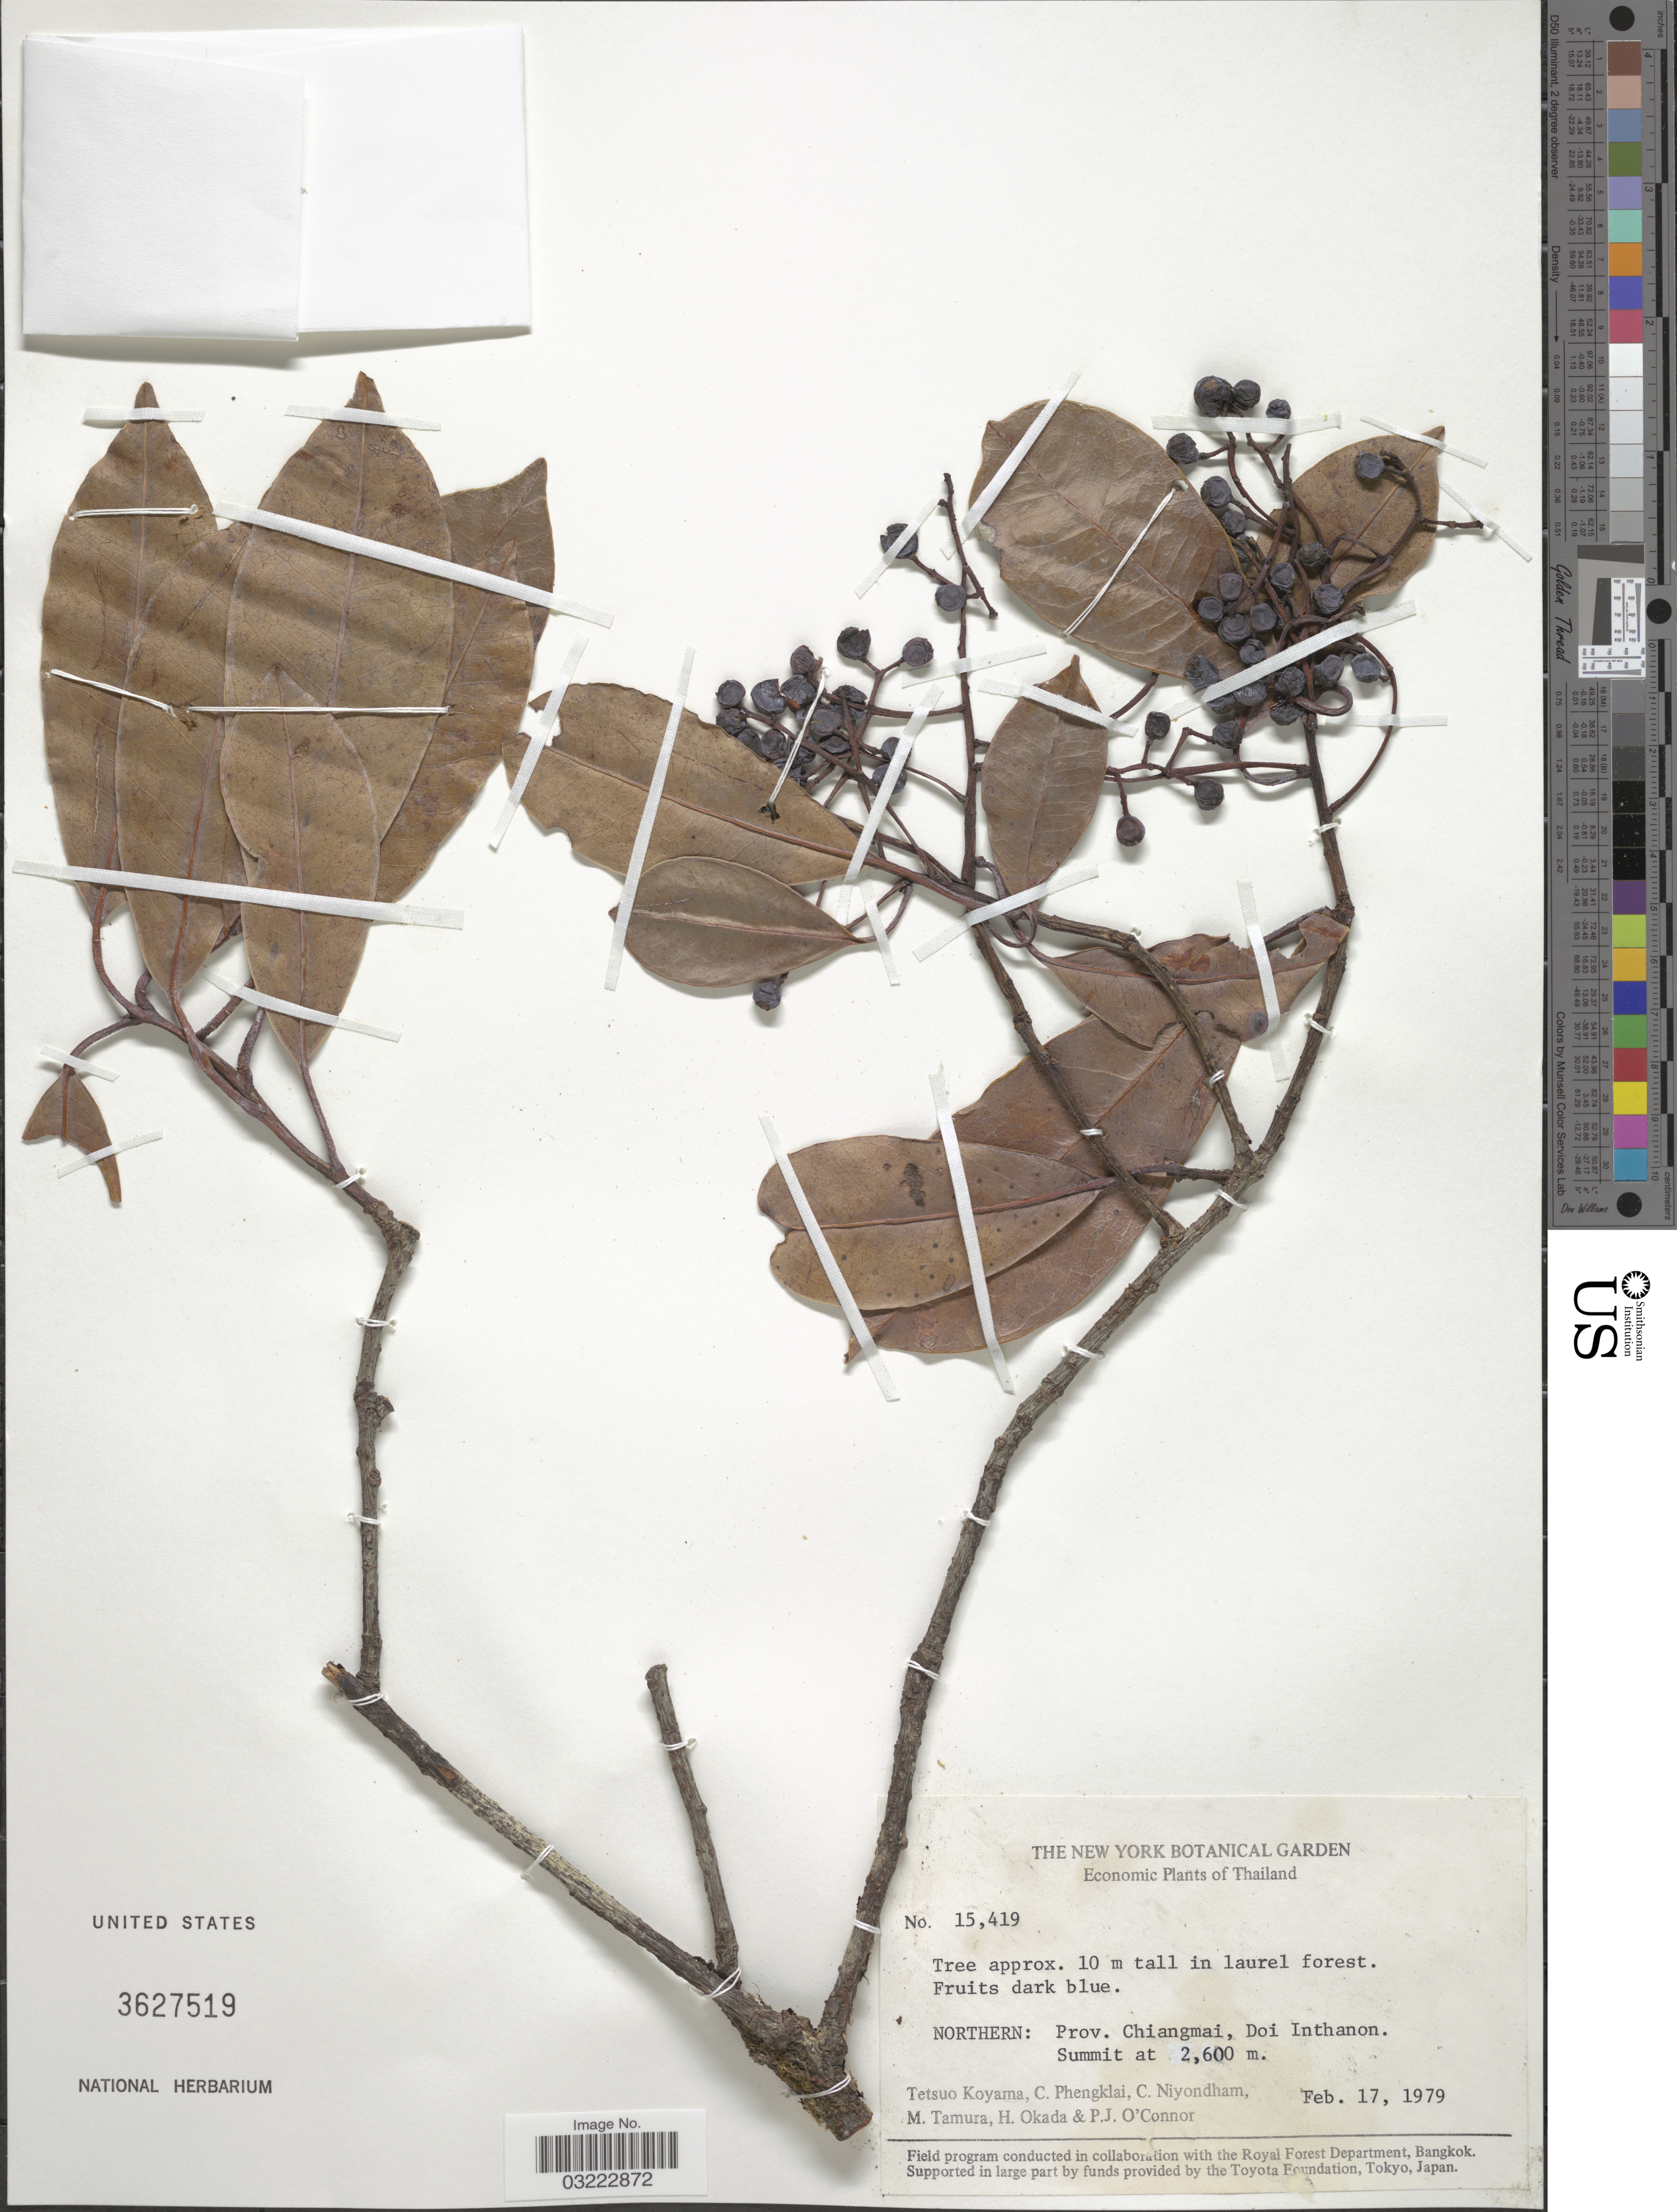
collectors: T. Koyama, C. Phengklai, C. Niyondham, M. Tamura & et al.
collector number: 15419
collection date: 1979-02-17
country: Thailand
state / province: Chiang Mai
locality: Northern: Doi Inthanon. Summit.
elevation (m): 2600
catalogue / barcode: US 3627519